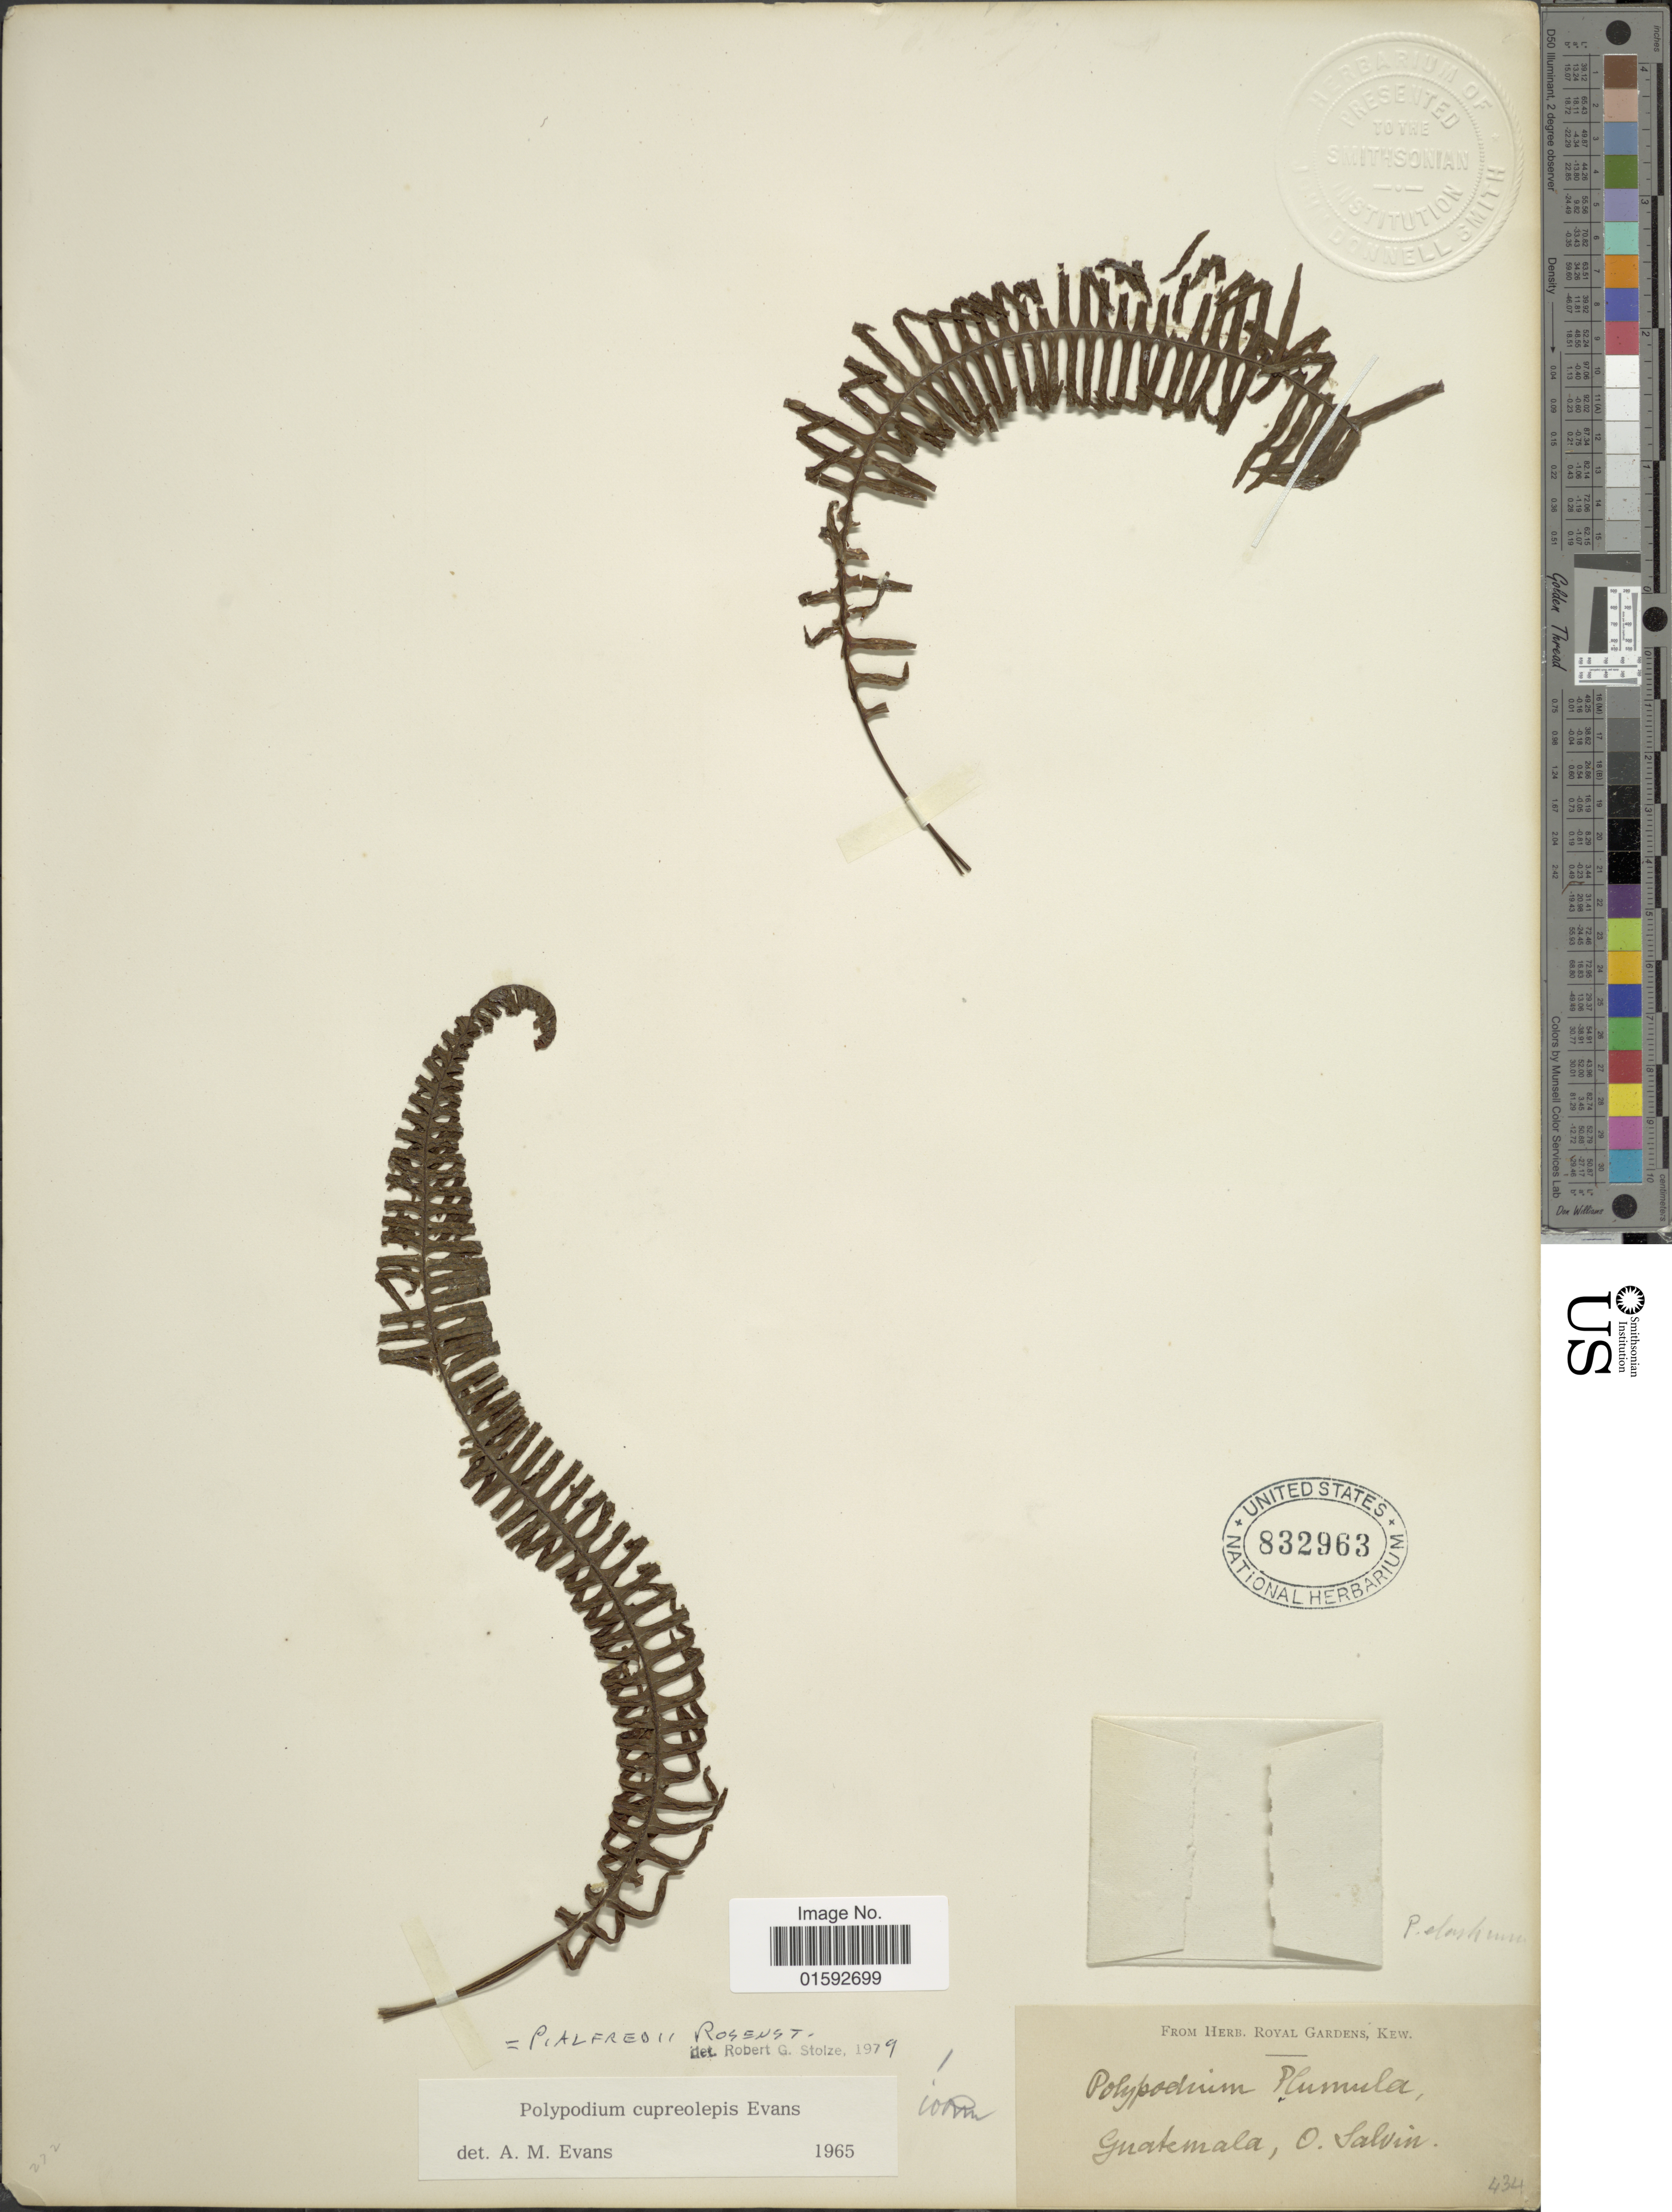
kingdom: Plantae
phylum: Tracheophyta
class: Polypodiopsida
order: Polypodiales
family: Polypodiaceae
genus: Pecluma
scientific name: Pecluma alfredii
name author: (Rosenst.) M.G. Price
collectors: O. Salvin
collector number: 434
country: Guatemala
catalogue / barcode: US 832963